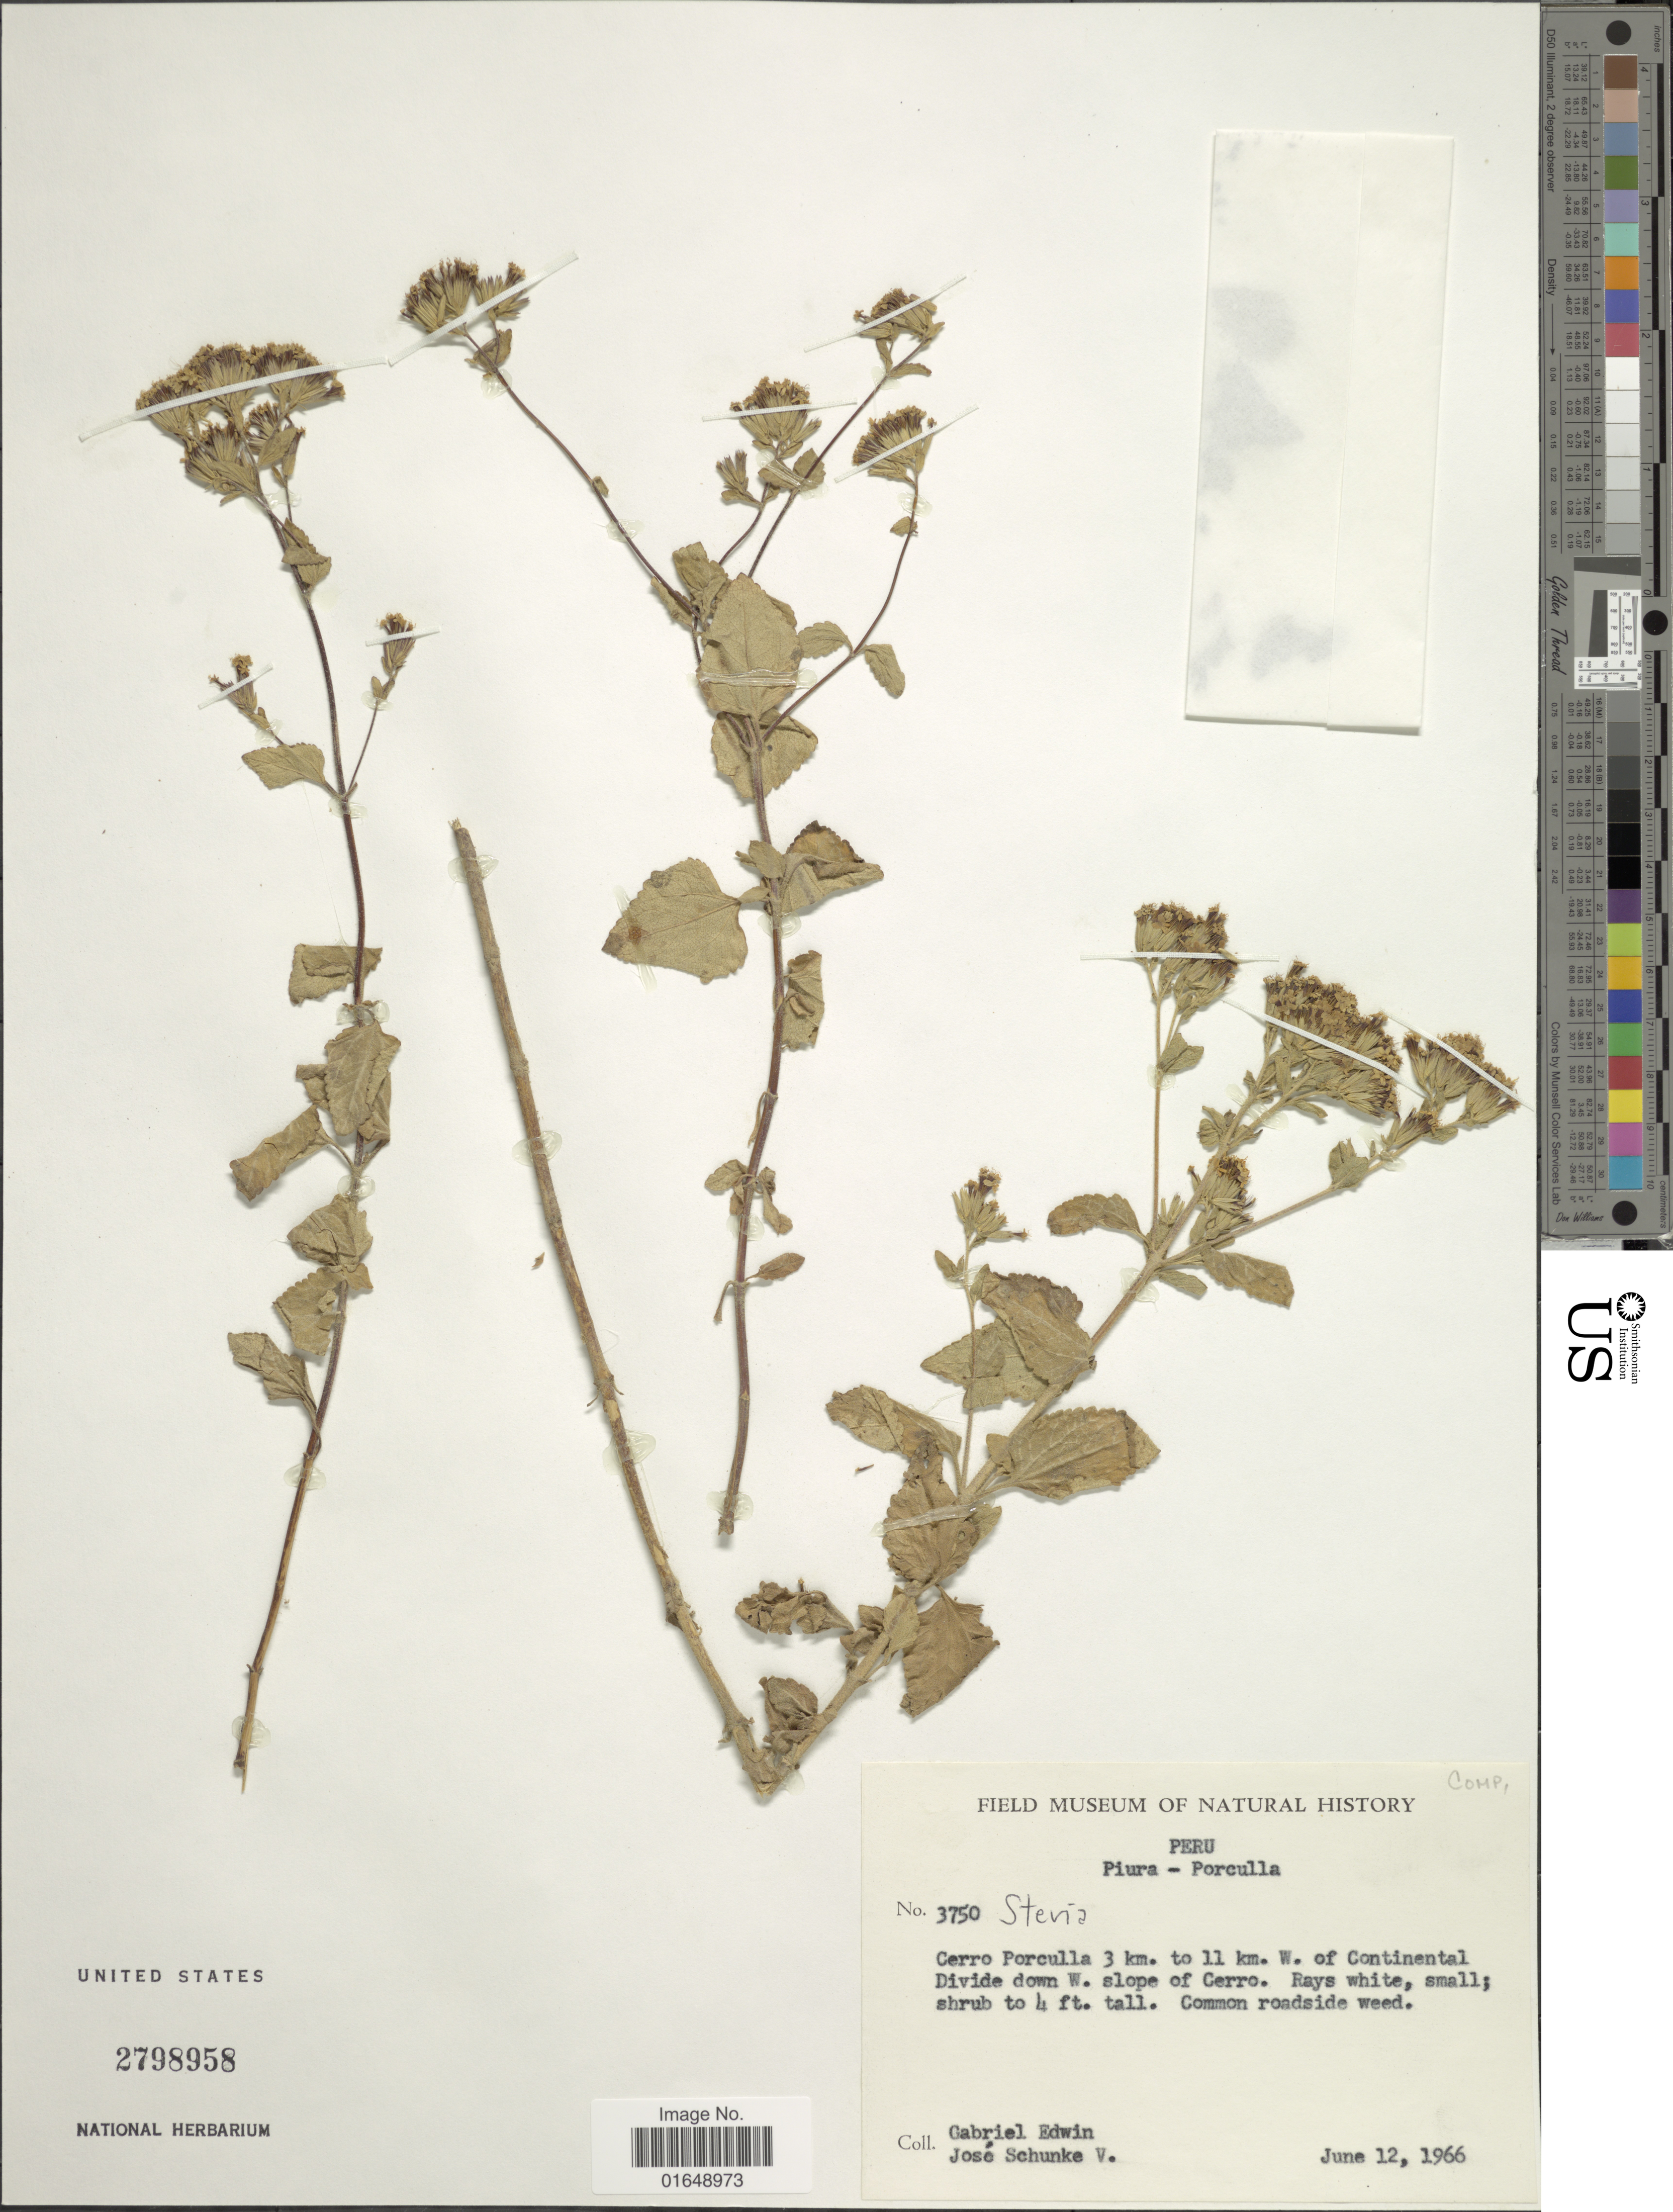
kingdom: Plantae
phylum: Tracheophyta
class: Magnoliopsida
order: Asterales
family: Asteraceae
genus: Stevia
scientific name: Stevia sp.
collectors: G. Edwin & J. Schunke Vigo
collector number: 3750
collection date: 1966-06-12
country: Peru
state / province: Piura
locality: Porculla, Cerro Porculla 3 km. to 11 km. w. of Continental Divide down W. slope of Cerro.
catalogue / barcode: US 2798958